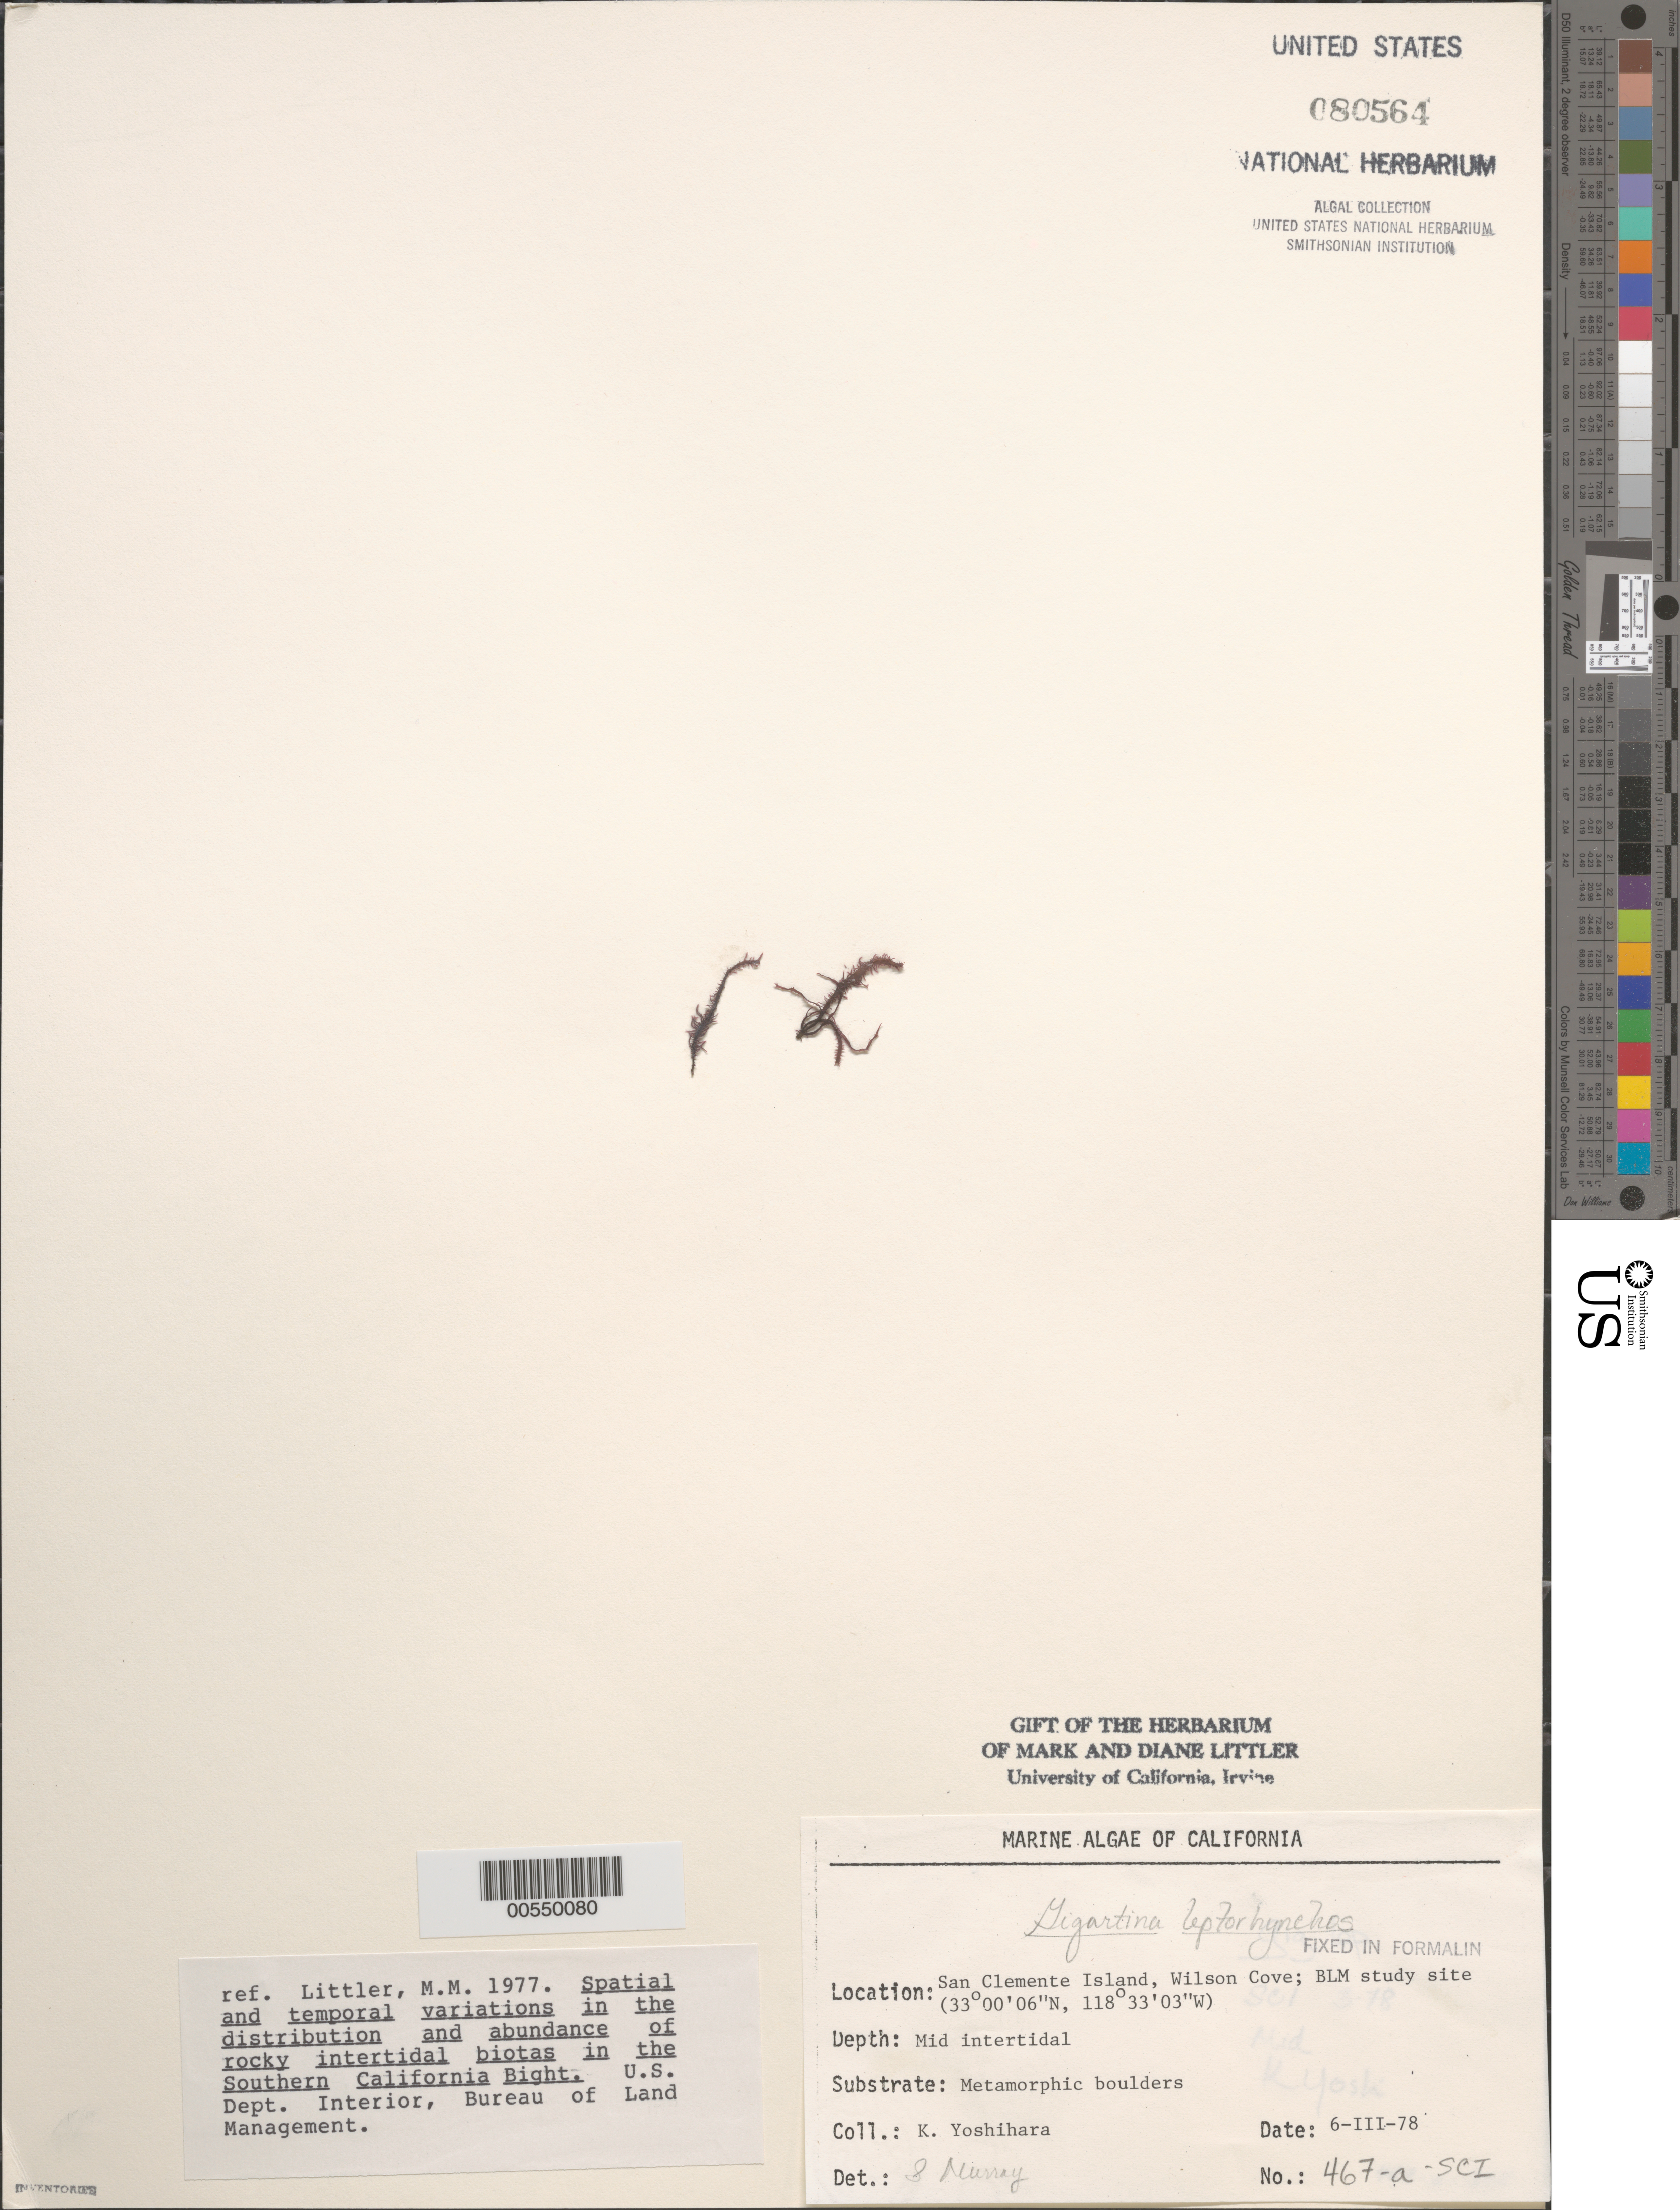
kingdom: Plantae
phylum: Rhodophyta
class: Florideophyceae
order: Gigartinales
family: Gigartinaceae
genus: Mazzaella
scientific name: Mazzaella leptorhynchos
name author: (J. Agardh) Leister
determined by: Algae name updating Project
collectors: K. Yoshihara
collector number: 467a-sci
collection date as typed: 06 Mar 1978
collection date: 1978-03-06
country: United States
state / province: California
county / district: Los Angeles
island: San Clemente Island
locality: Wilson Cove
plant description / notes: BLM-SOCALBIGHT Rocky Intertidal Survey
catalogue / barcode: US 80564